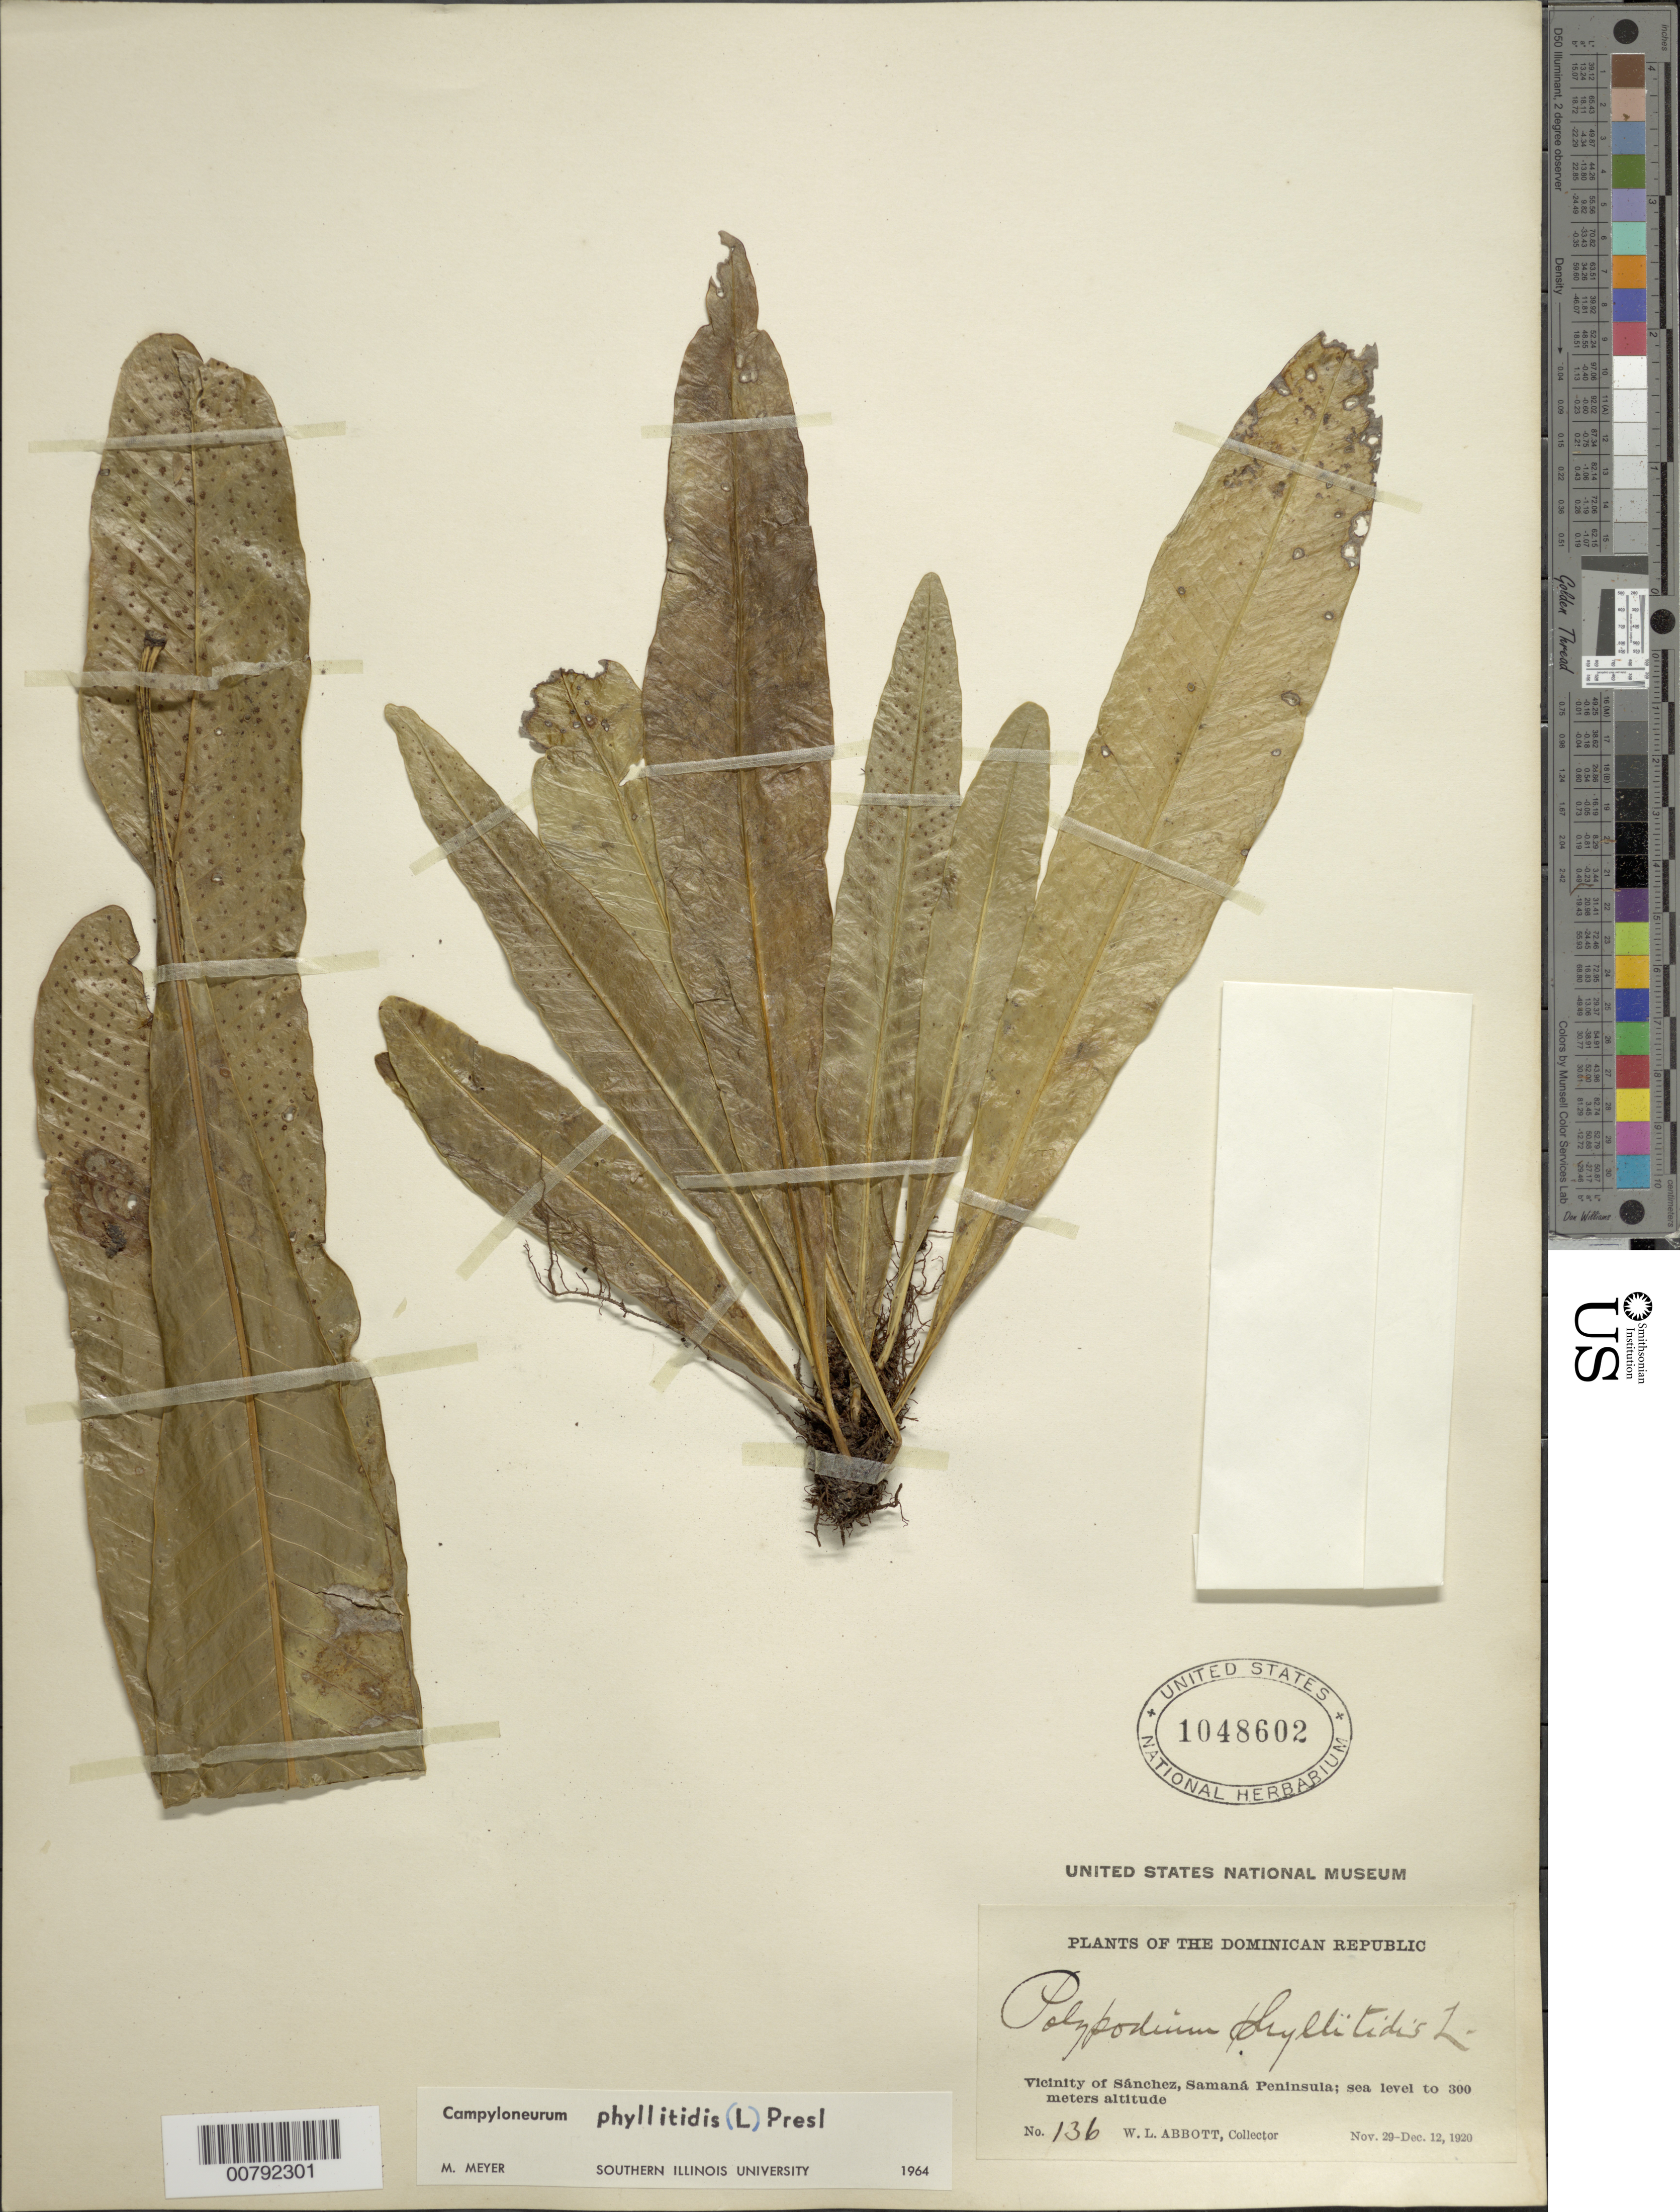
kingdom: Plantae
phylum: Tracheophyta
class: Polypodiopsida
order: Polypodiales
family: Polypodiaceae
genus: Campyloneurum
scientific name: Campyloneurum phyllitidis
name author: (L.) C. Presl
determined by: Meyer, M.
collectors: W. L. Abbott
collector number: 136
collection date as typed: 29 Dec 1920 12 Dec 1920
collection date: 1920-12-12/1920-12-29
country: Dominican Republic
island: Hispaniola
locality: Sánchez vicinity, Samaná Peninsula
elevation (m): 0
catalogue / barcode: US 1048602